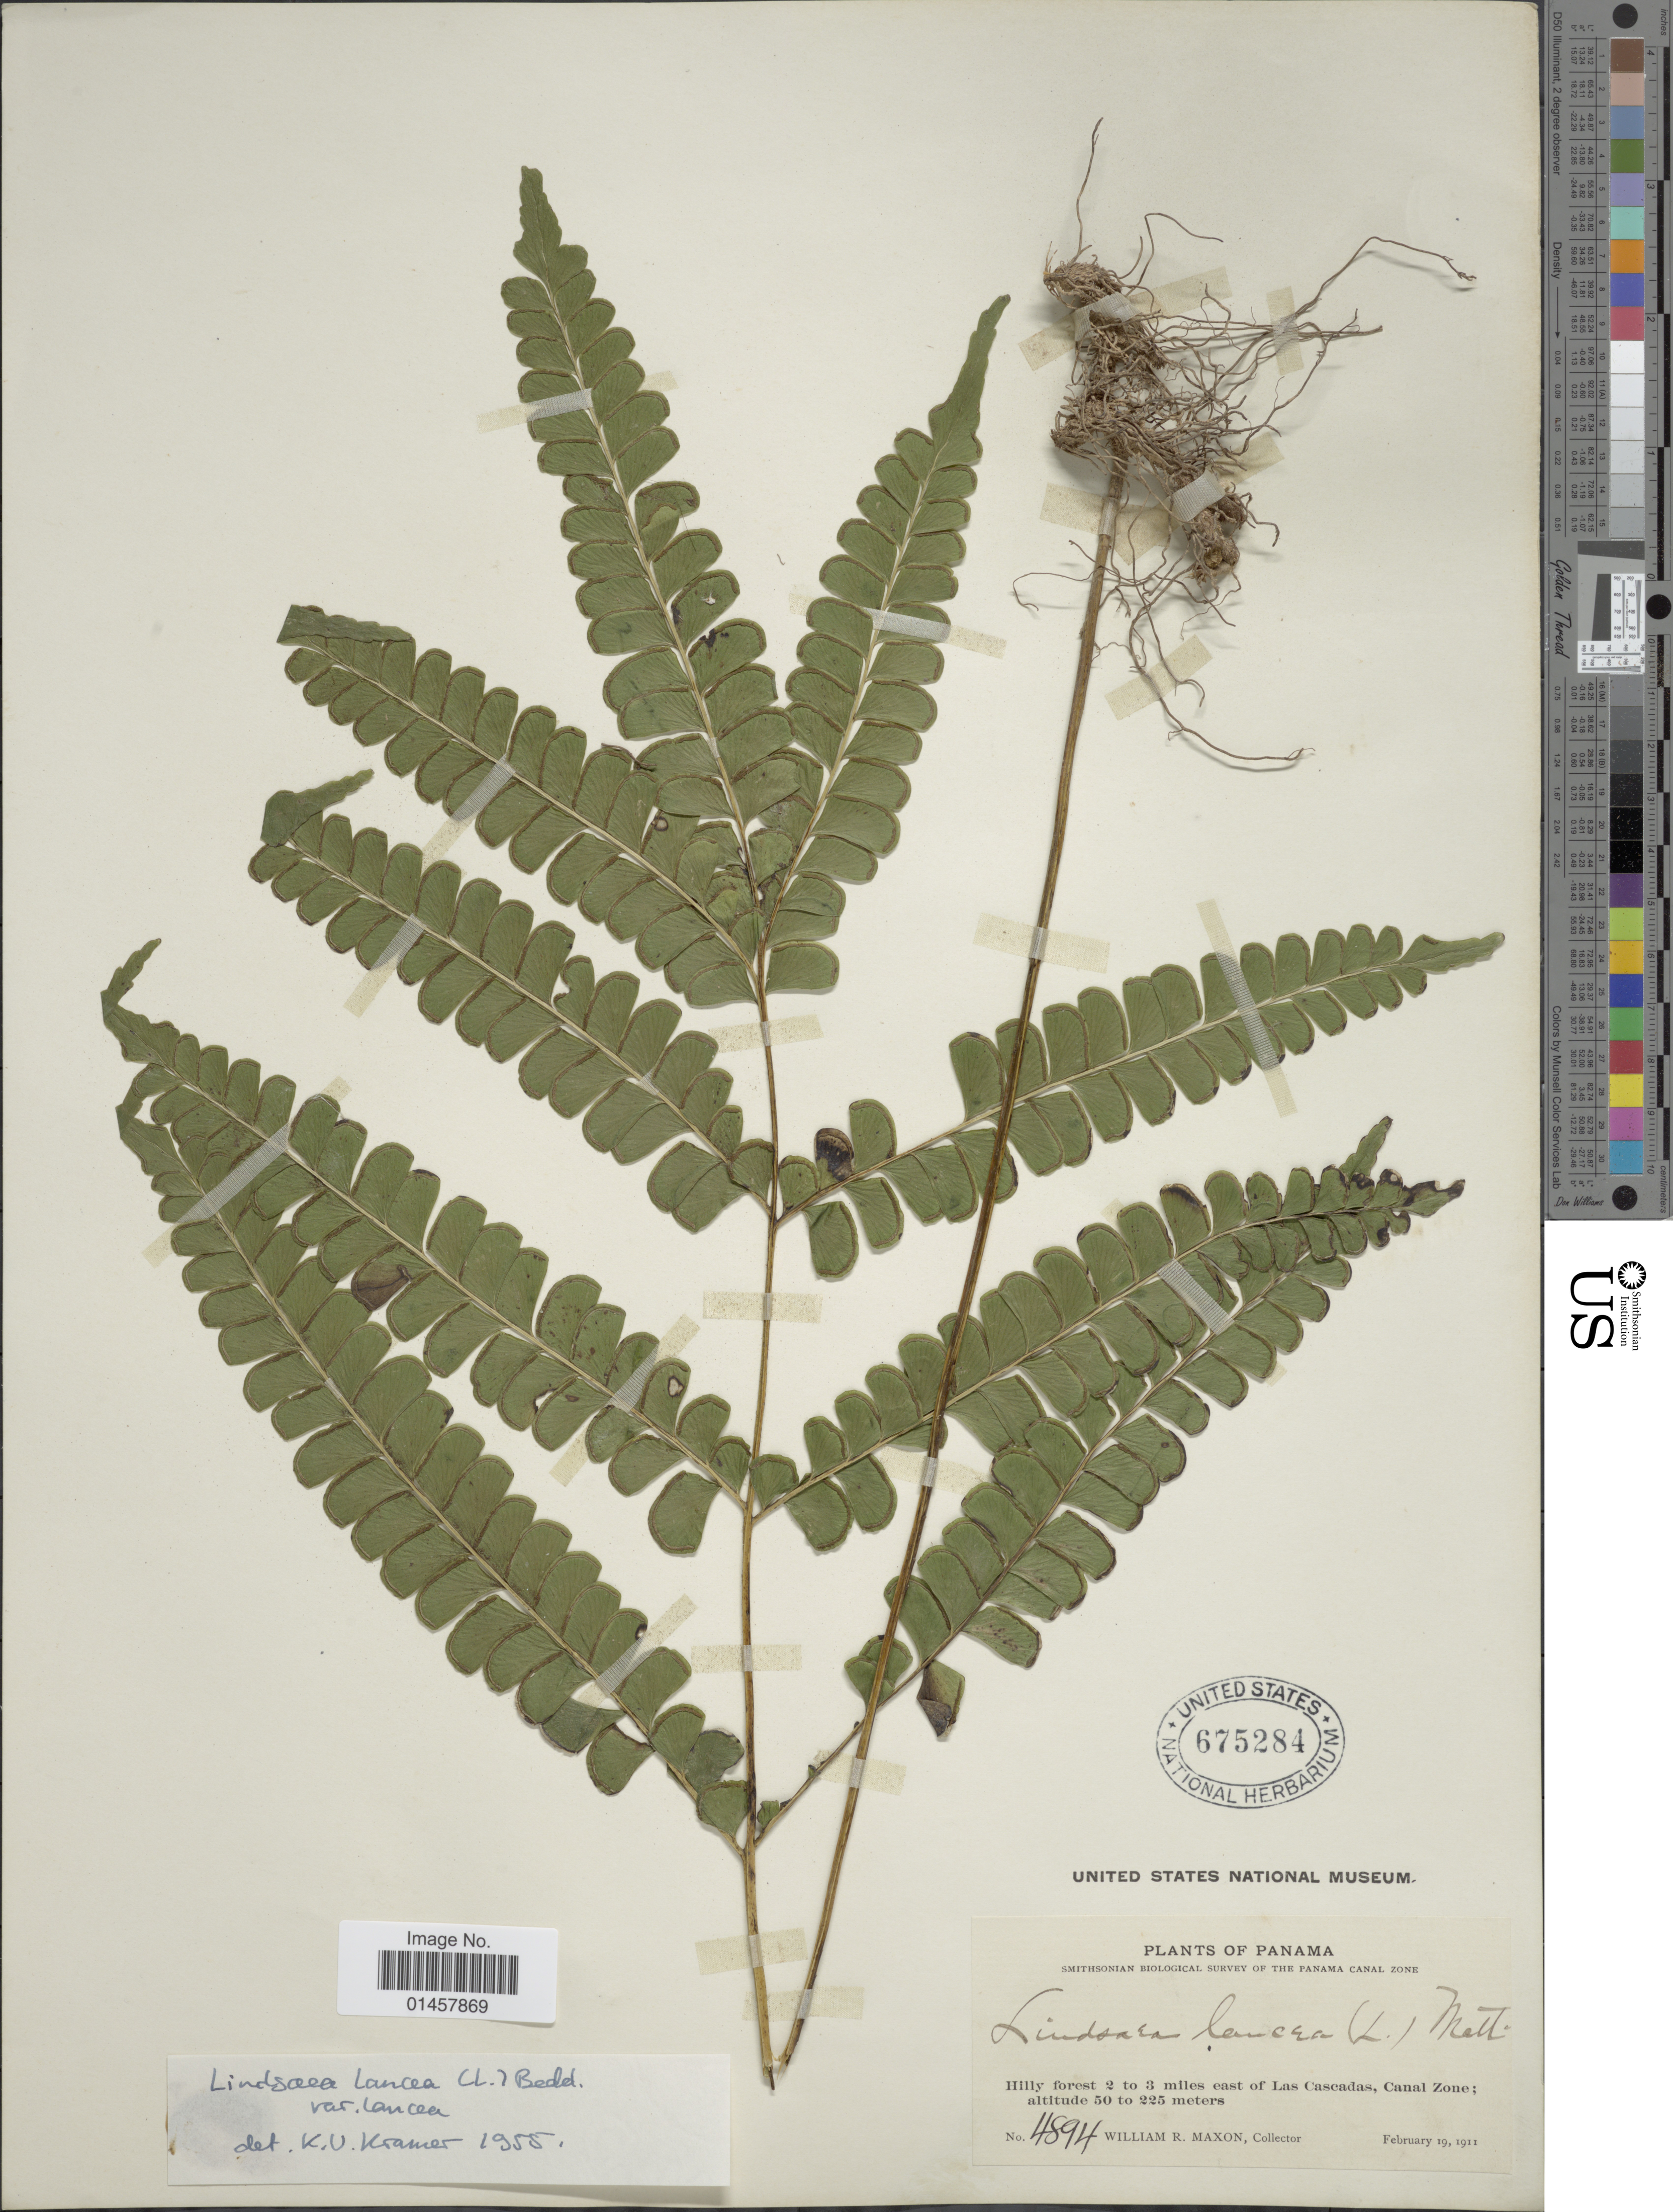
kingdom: Plantae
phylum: Tracheophyta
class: Polypodiopsida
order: Polypodiales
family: Lindsaeaceae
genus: Lindsaea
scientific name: Lindsaea lancea var. lancea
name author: (L.) Bedd.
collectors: W. R. Maxon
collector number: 4894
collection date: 1911-02-19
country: Panama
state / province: Colón / Panamá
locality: Hilly forest 2 to 3 miles east of Las Cascadas, Canal Zone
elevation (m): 50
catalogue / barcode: US 675284